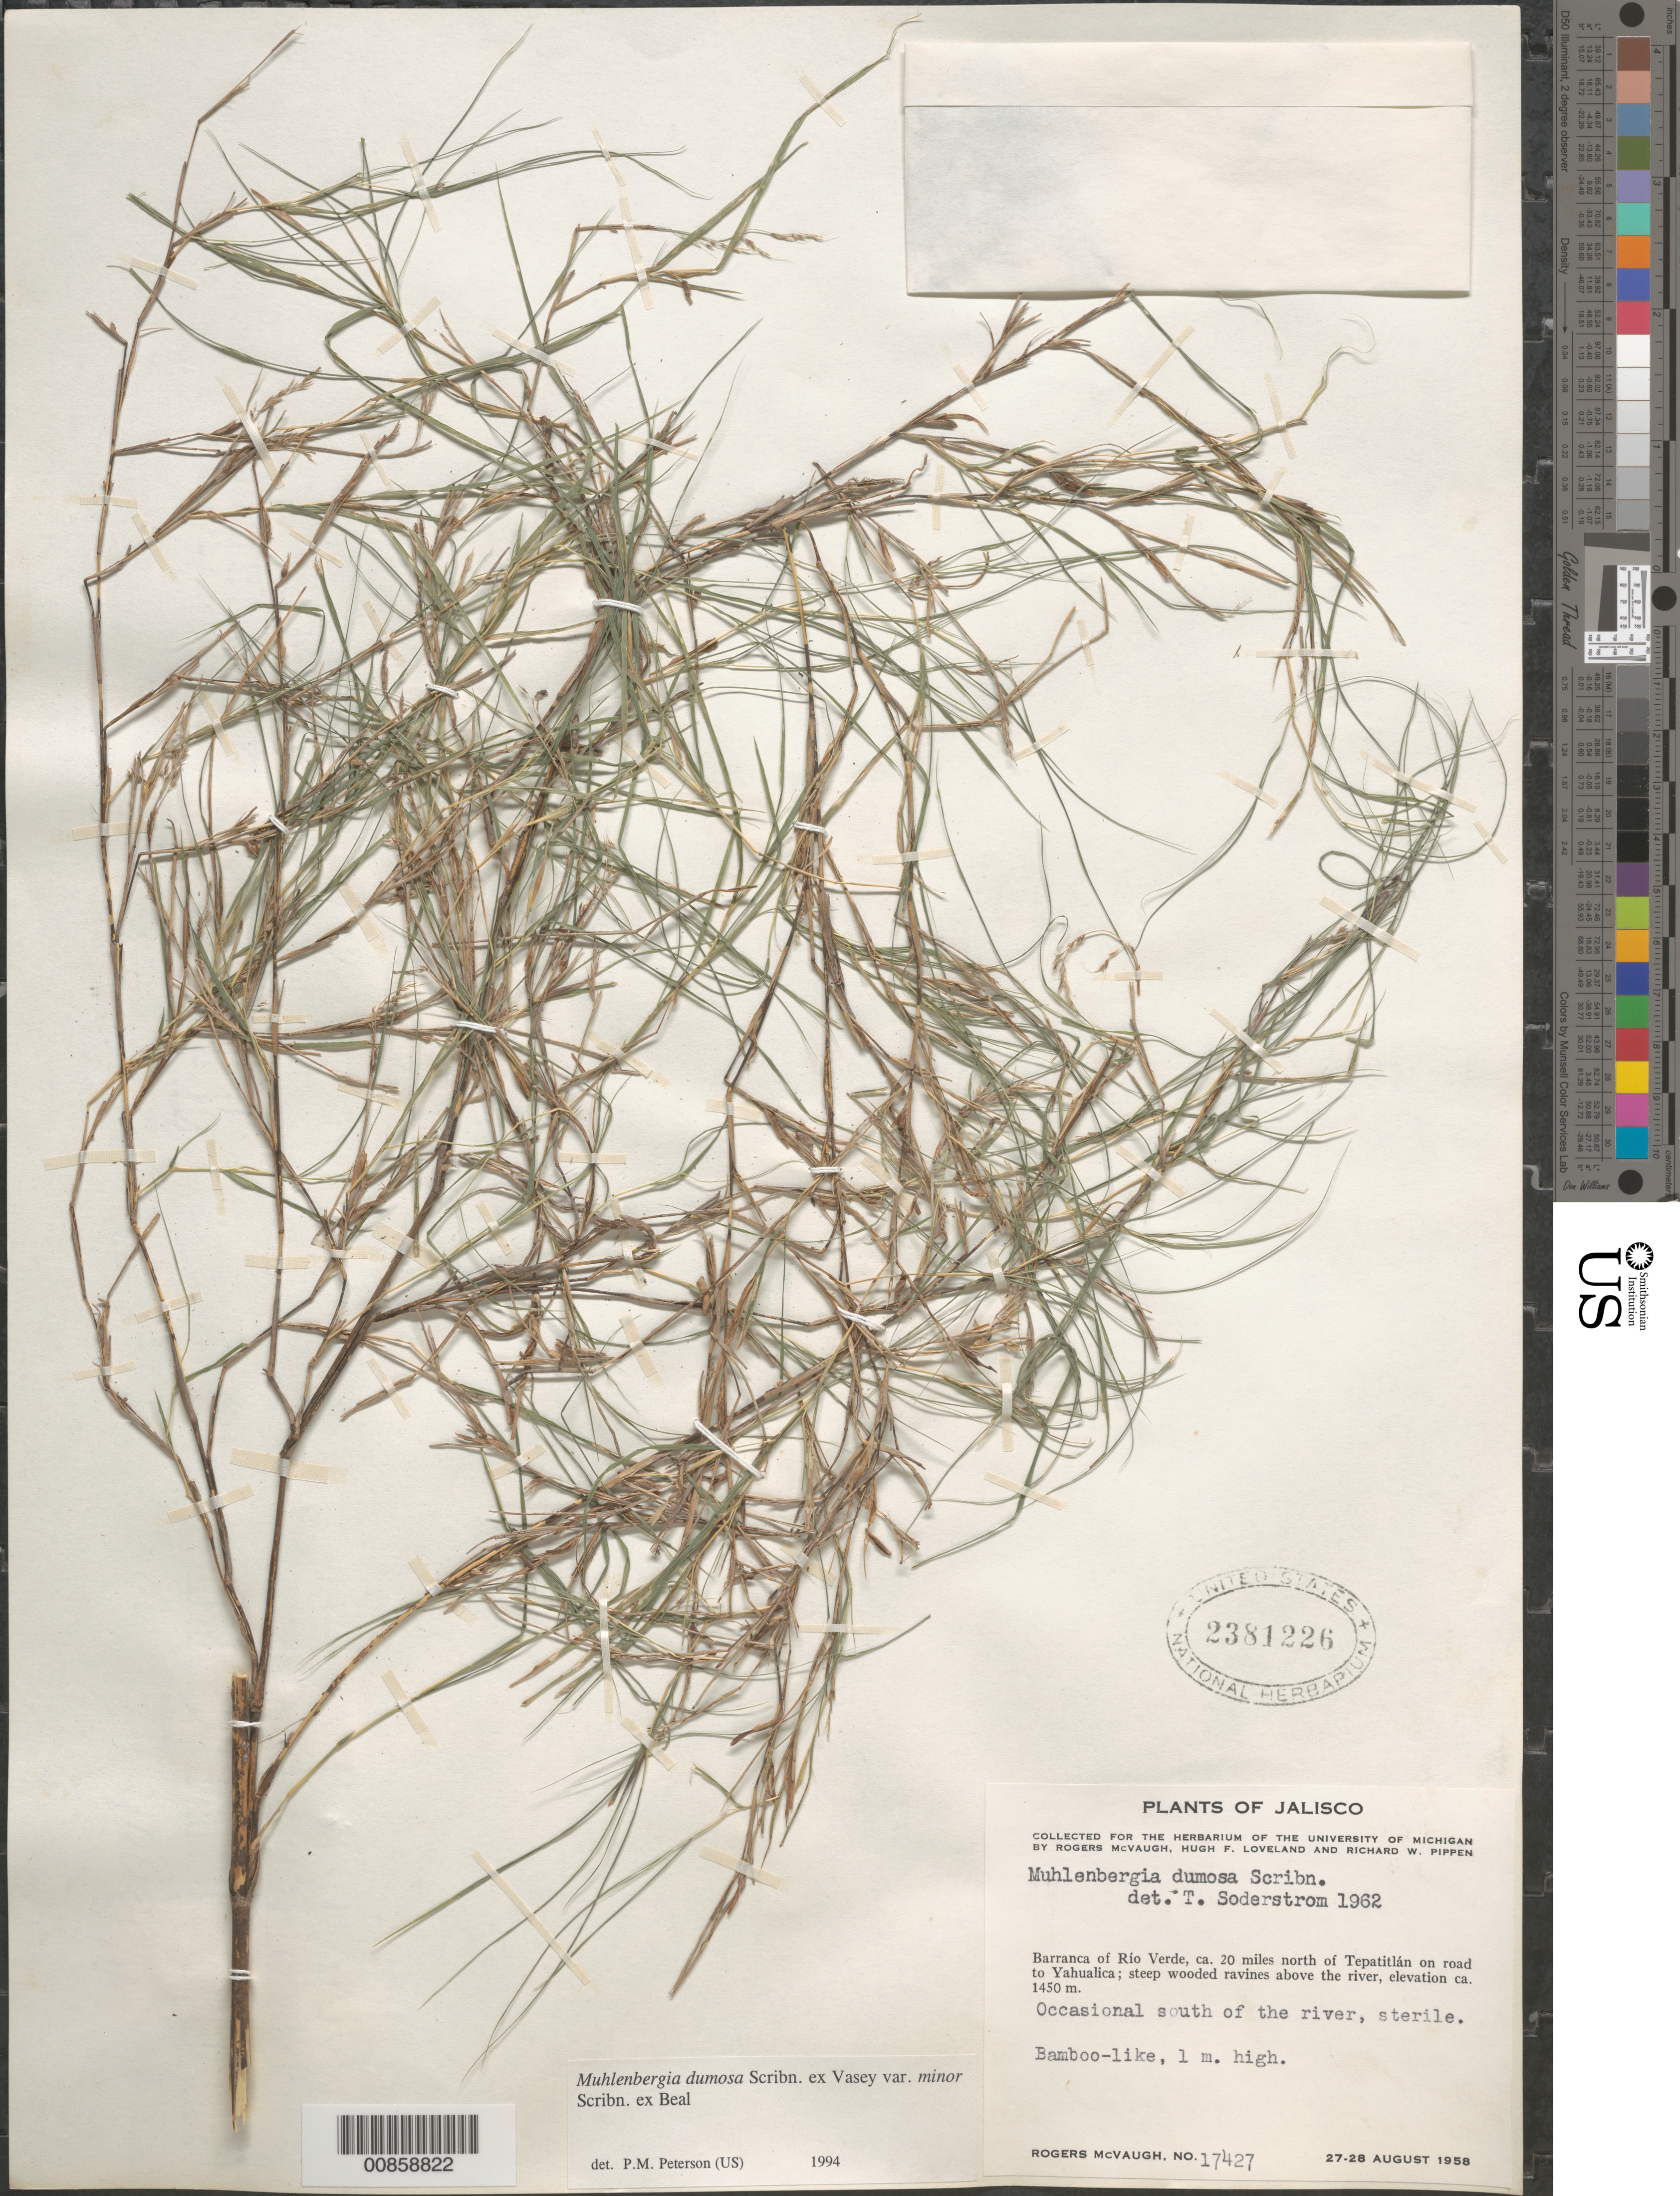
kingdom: Plantae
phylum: Tracheophyta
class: Liliopsida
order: Poales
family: Poaceae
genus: Muhlenbergia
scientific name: Muhlenbergia dumosa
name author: Scribn. ex Vasey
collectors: R. McVaugh, H. Loveland & R. W. Pippen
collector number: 17427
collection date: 1958-08-27/1958-08-28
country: Mexico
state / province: Jalisco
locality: Barranca de Río Verde, ca. 20 miles north of Tepatitlán on road to Yahualica; steep wooded ravines above the river. Occasional south of the river.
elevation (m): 1450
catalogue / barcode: US 2381226